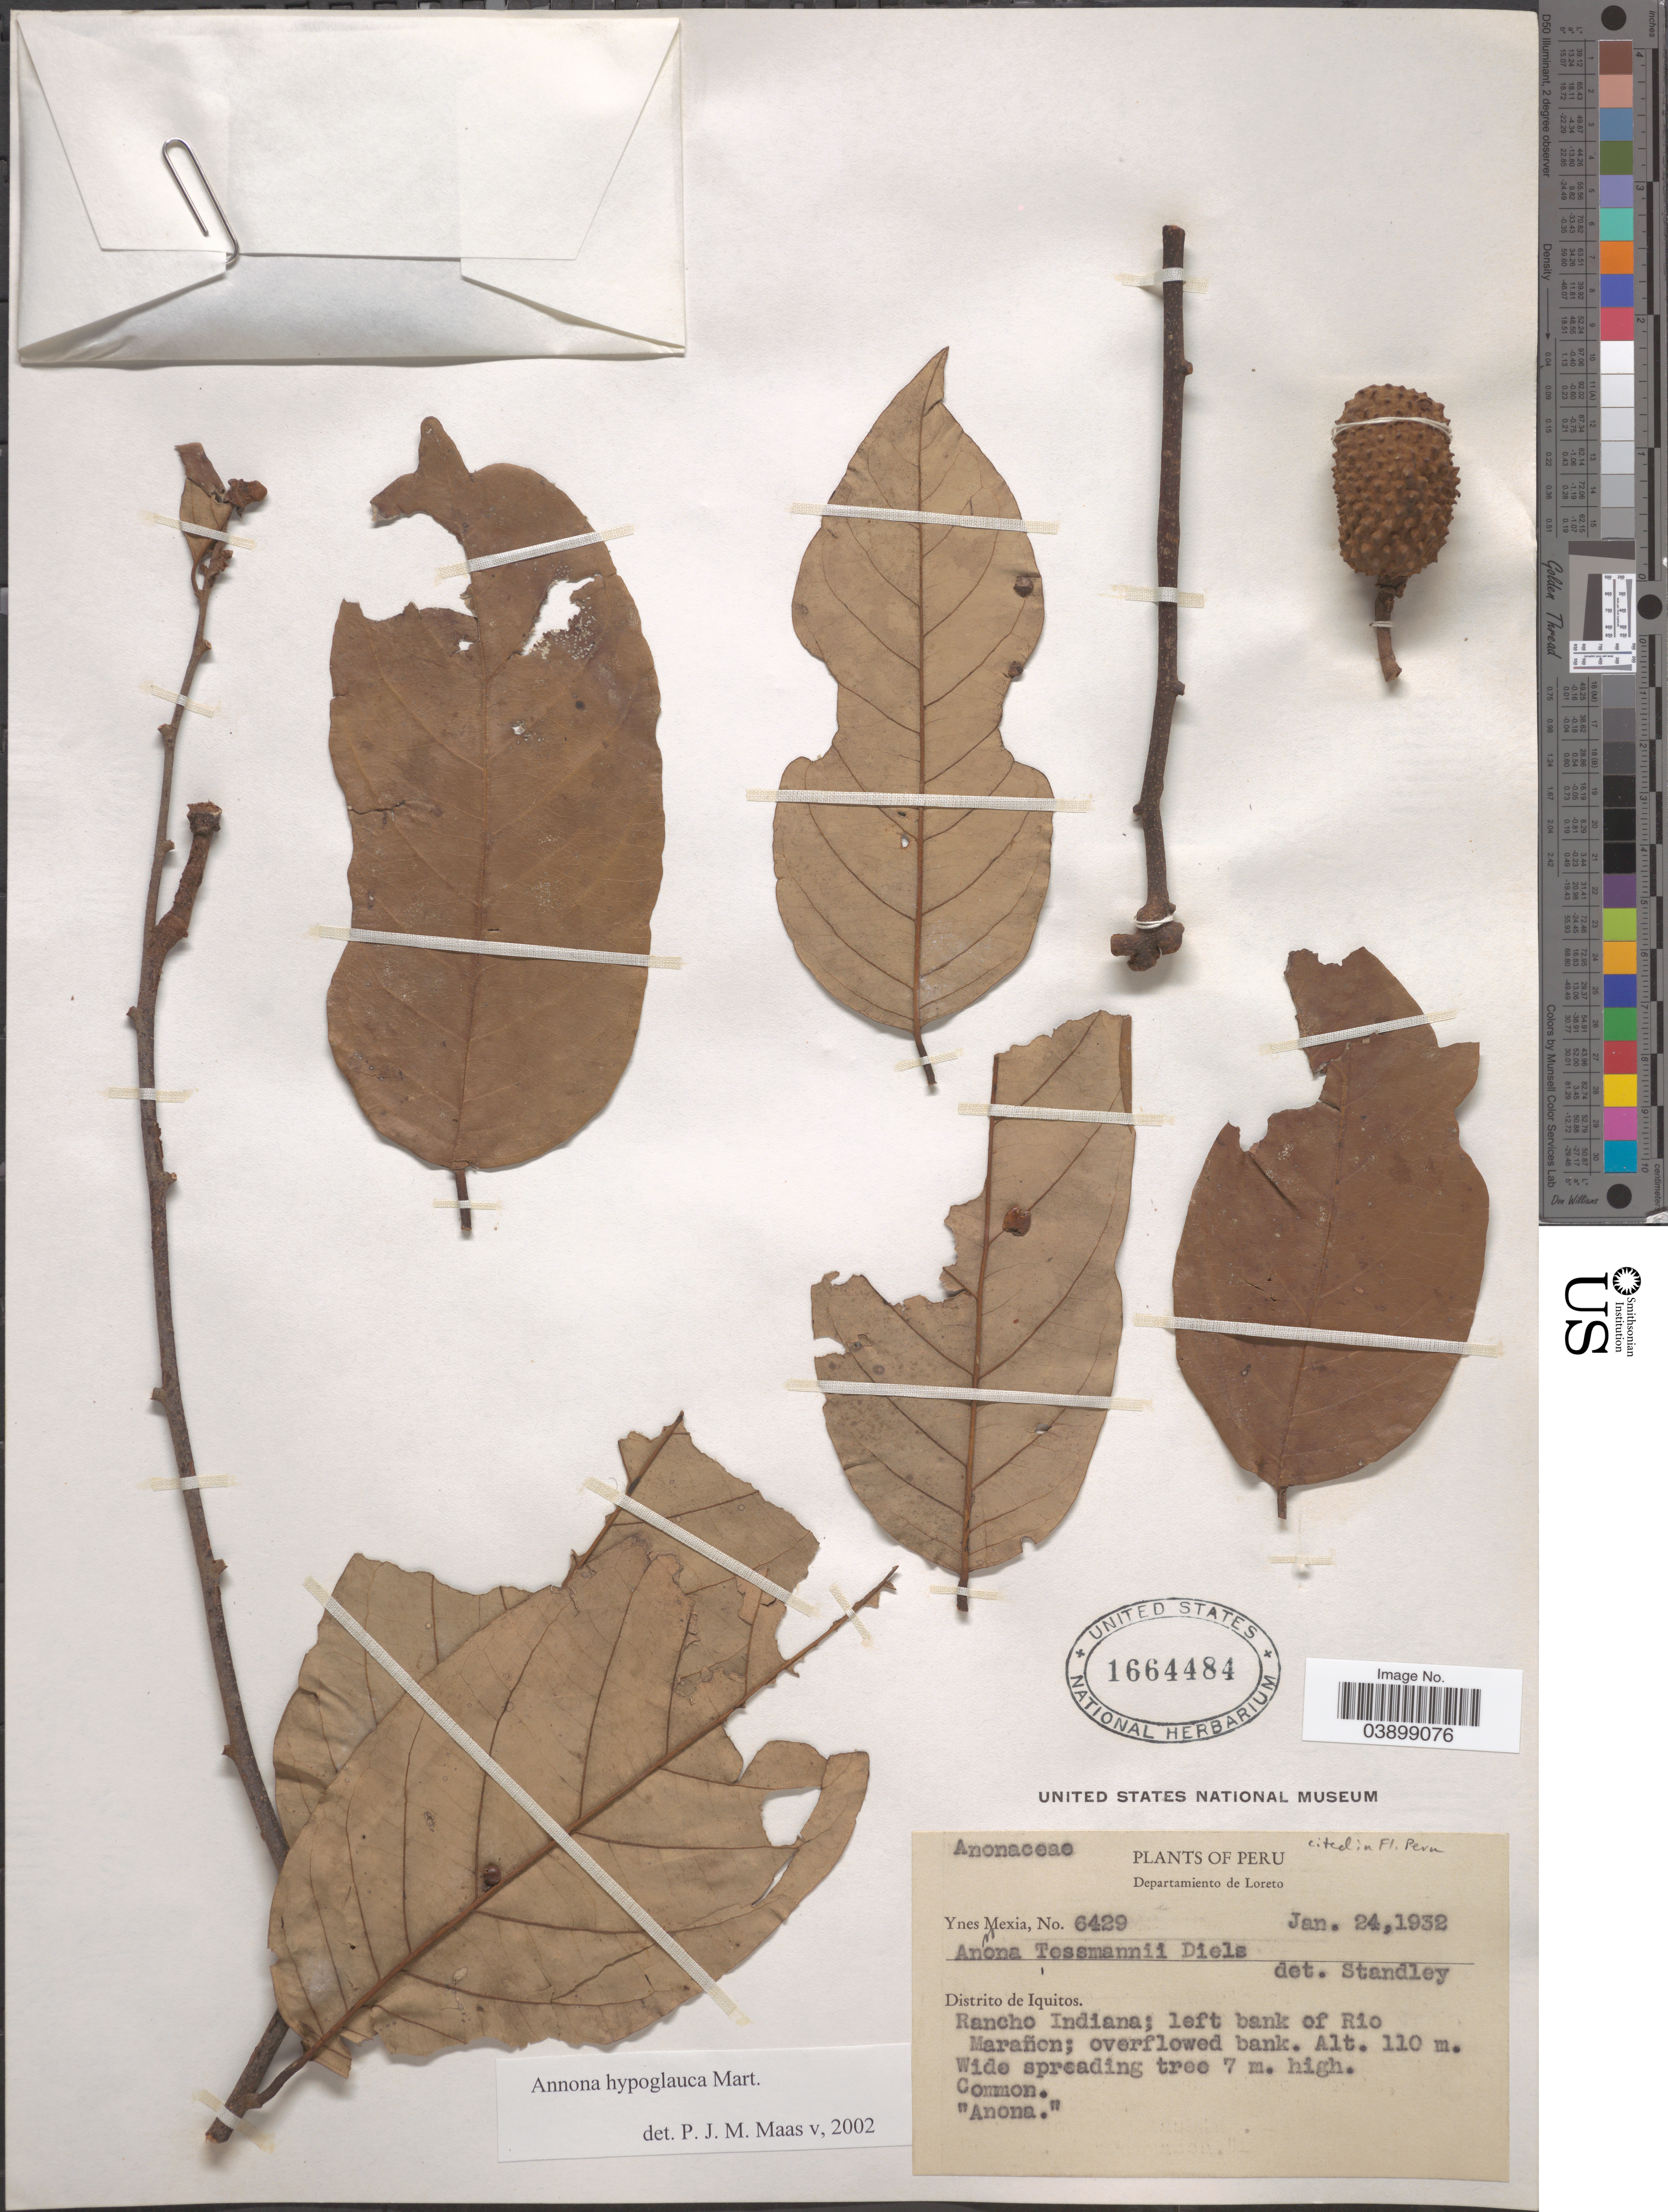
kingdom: Plantae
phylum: Tracheophyta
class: Magnoliopsida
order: Magnoliales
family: Annonaceae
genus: Annona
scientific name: Annona hypoglauca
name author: Mart.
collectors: Y. Mexia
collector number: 6429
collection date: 1932-01-24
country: Peru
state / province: Loreto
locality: Departamiento de Loreto. Distrito de Iquitos. Rancho Indiana; left bank of Rio Marañon; overflowed bank.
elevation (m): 110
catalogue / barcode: US 1664484